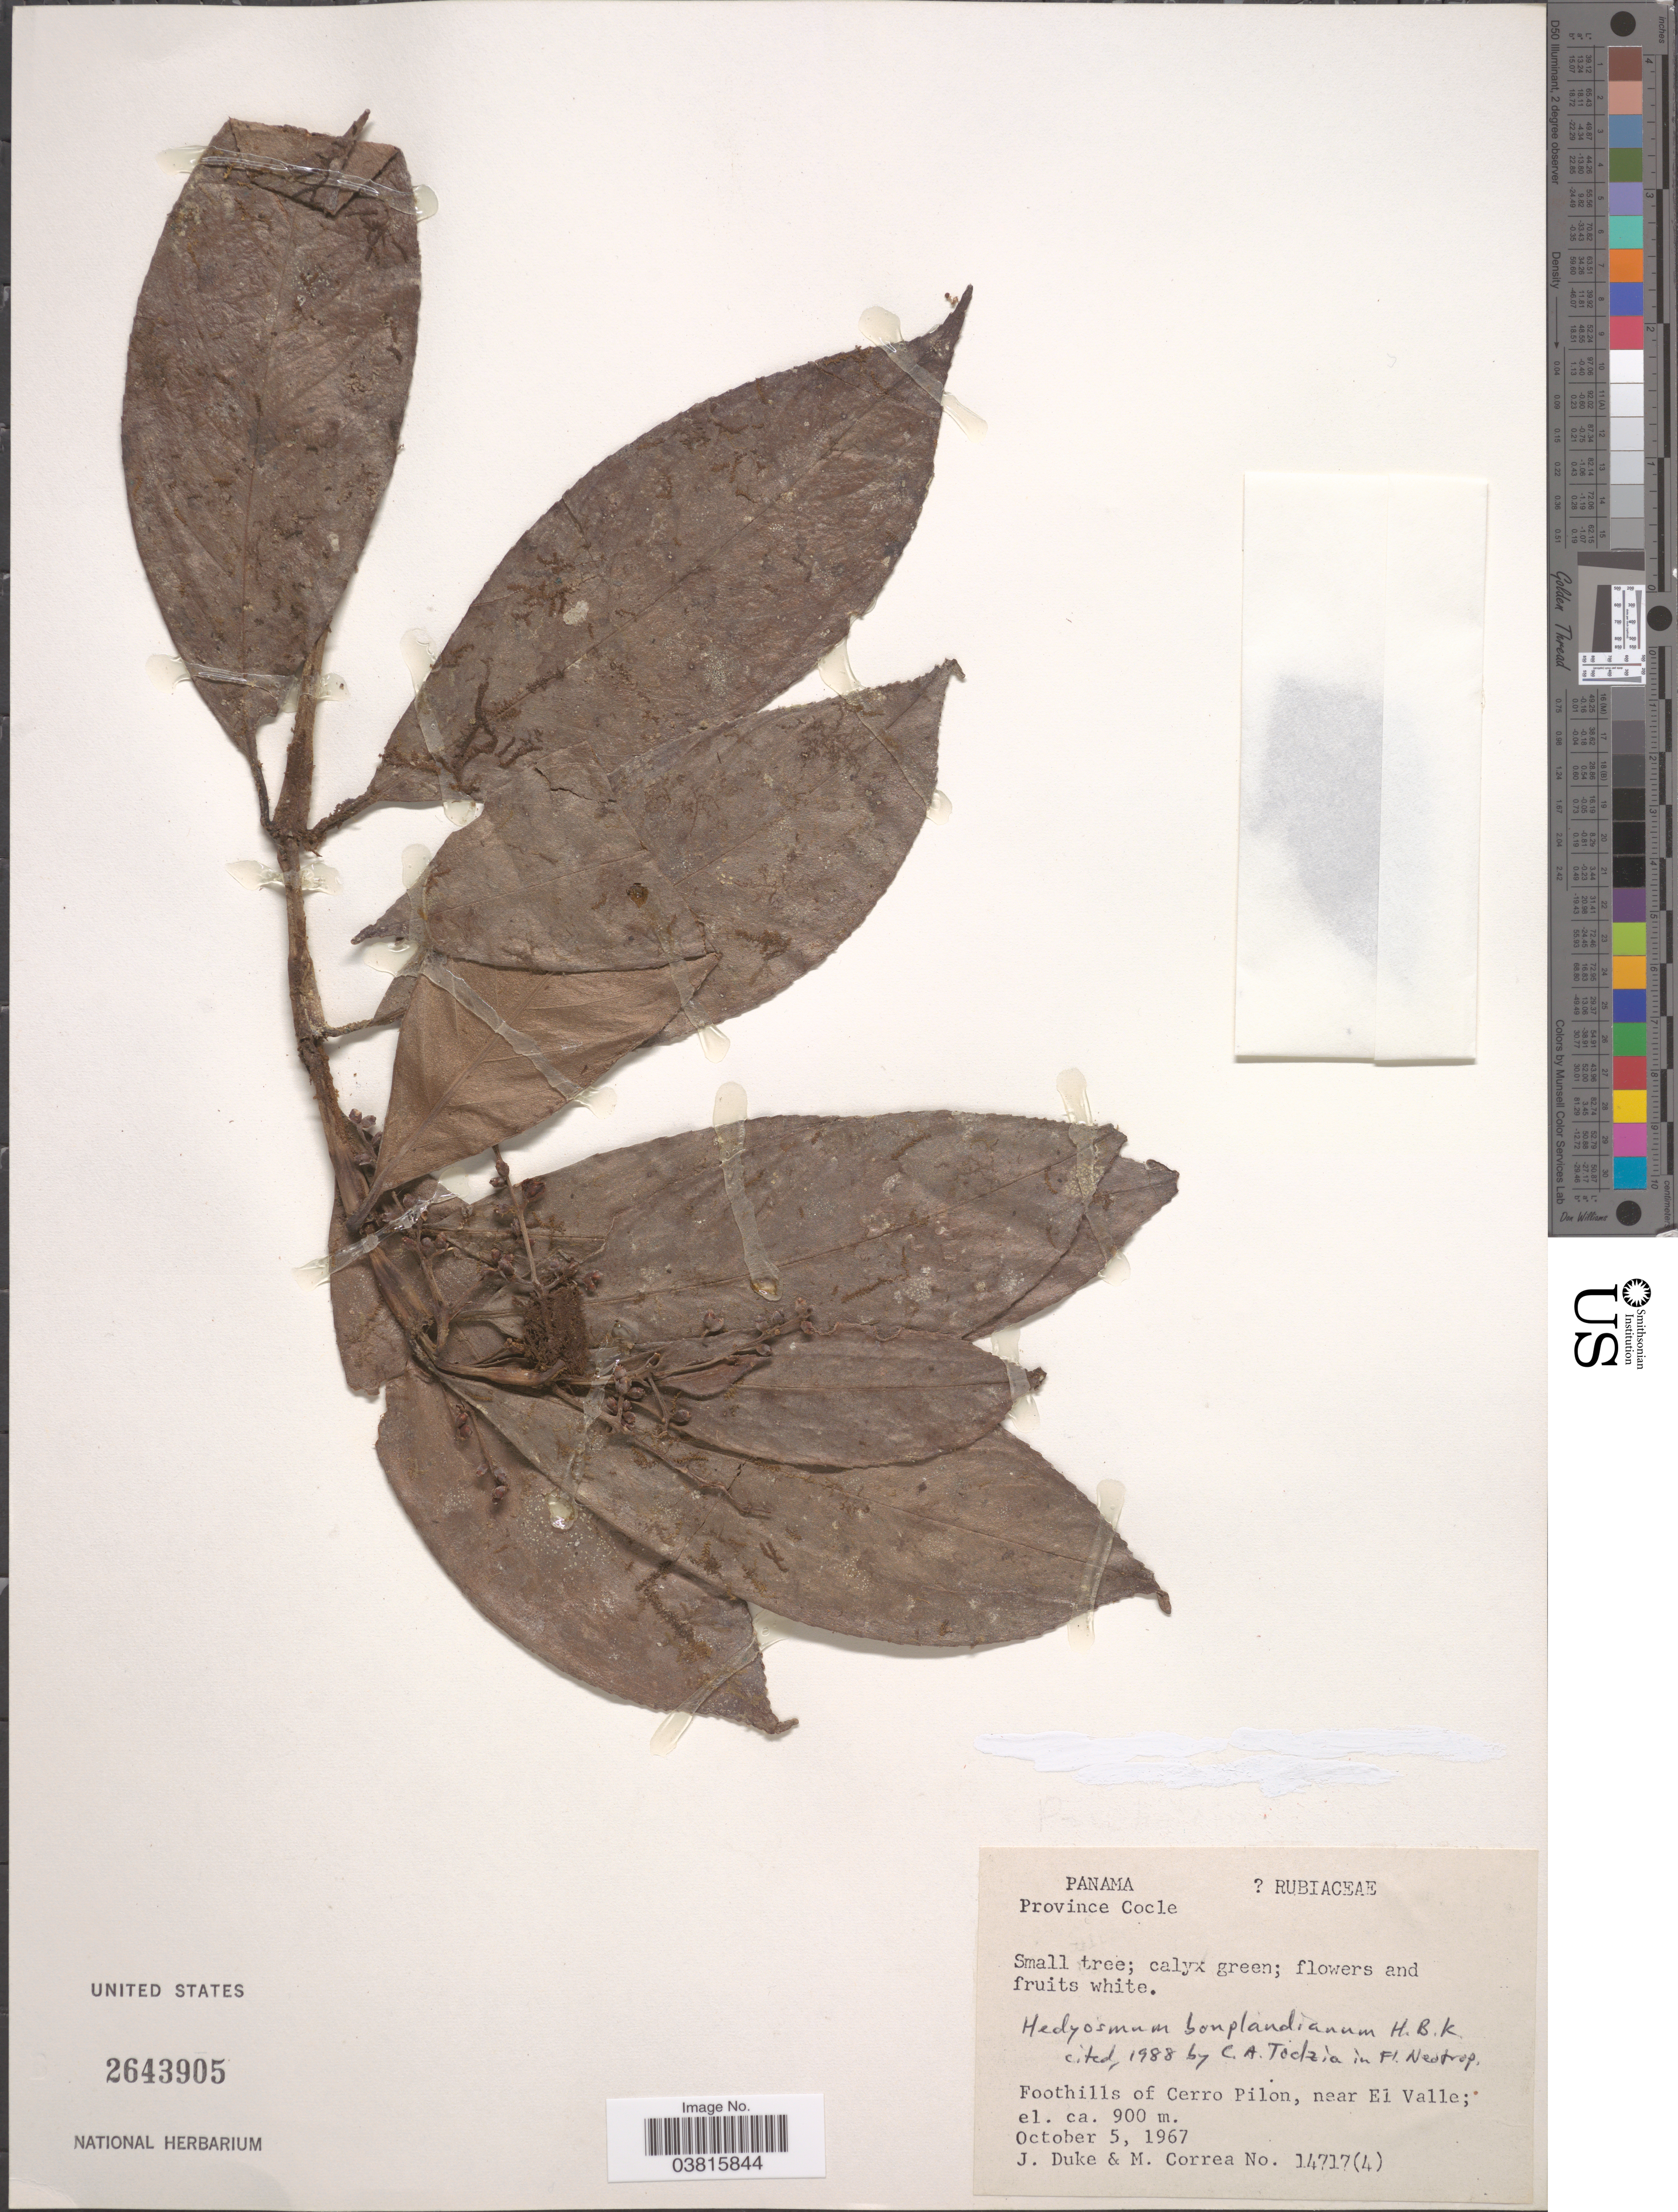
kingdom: Plantae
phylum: Tracheophyta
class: Magnoliopsida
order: Chloranthales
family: Chloranthaceae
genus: Hedyosmum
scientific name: Hedyosmum bonplandianum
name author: Kunth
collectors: J. Duke & M. Correa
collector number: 14717(4)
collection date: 1967-10-05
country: Panama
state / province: Cocle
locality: Foothills of Cerro Pilon, near El Valle.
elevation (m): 900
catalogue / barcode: US 2643905